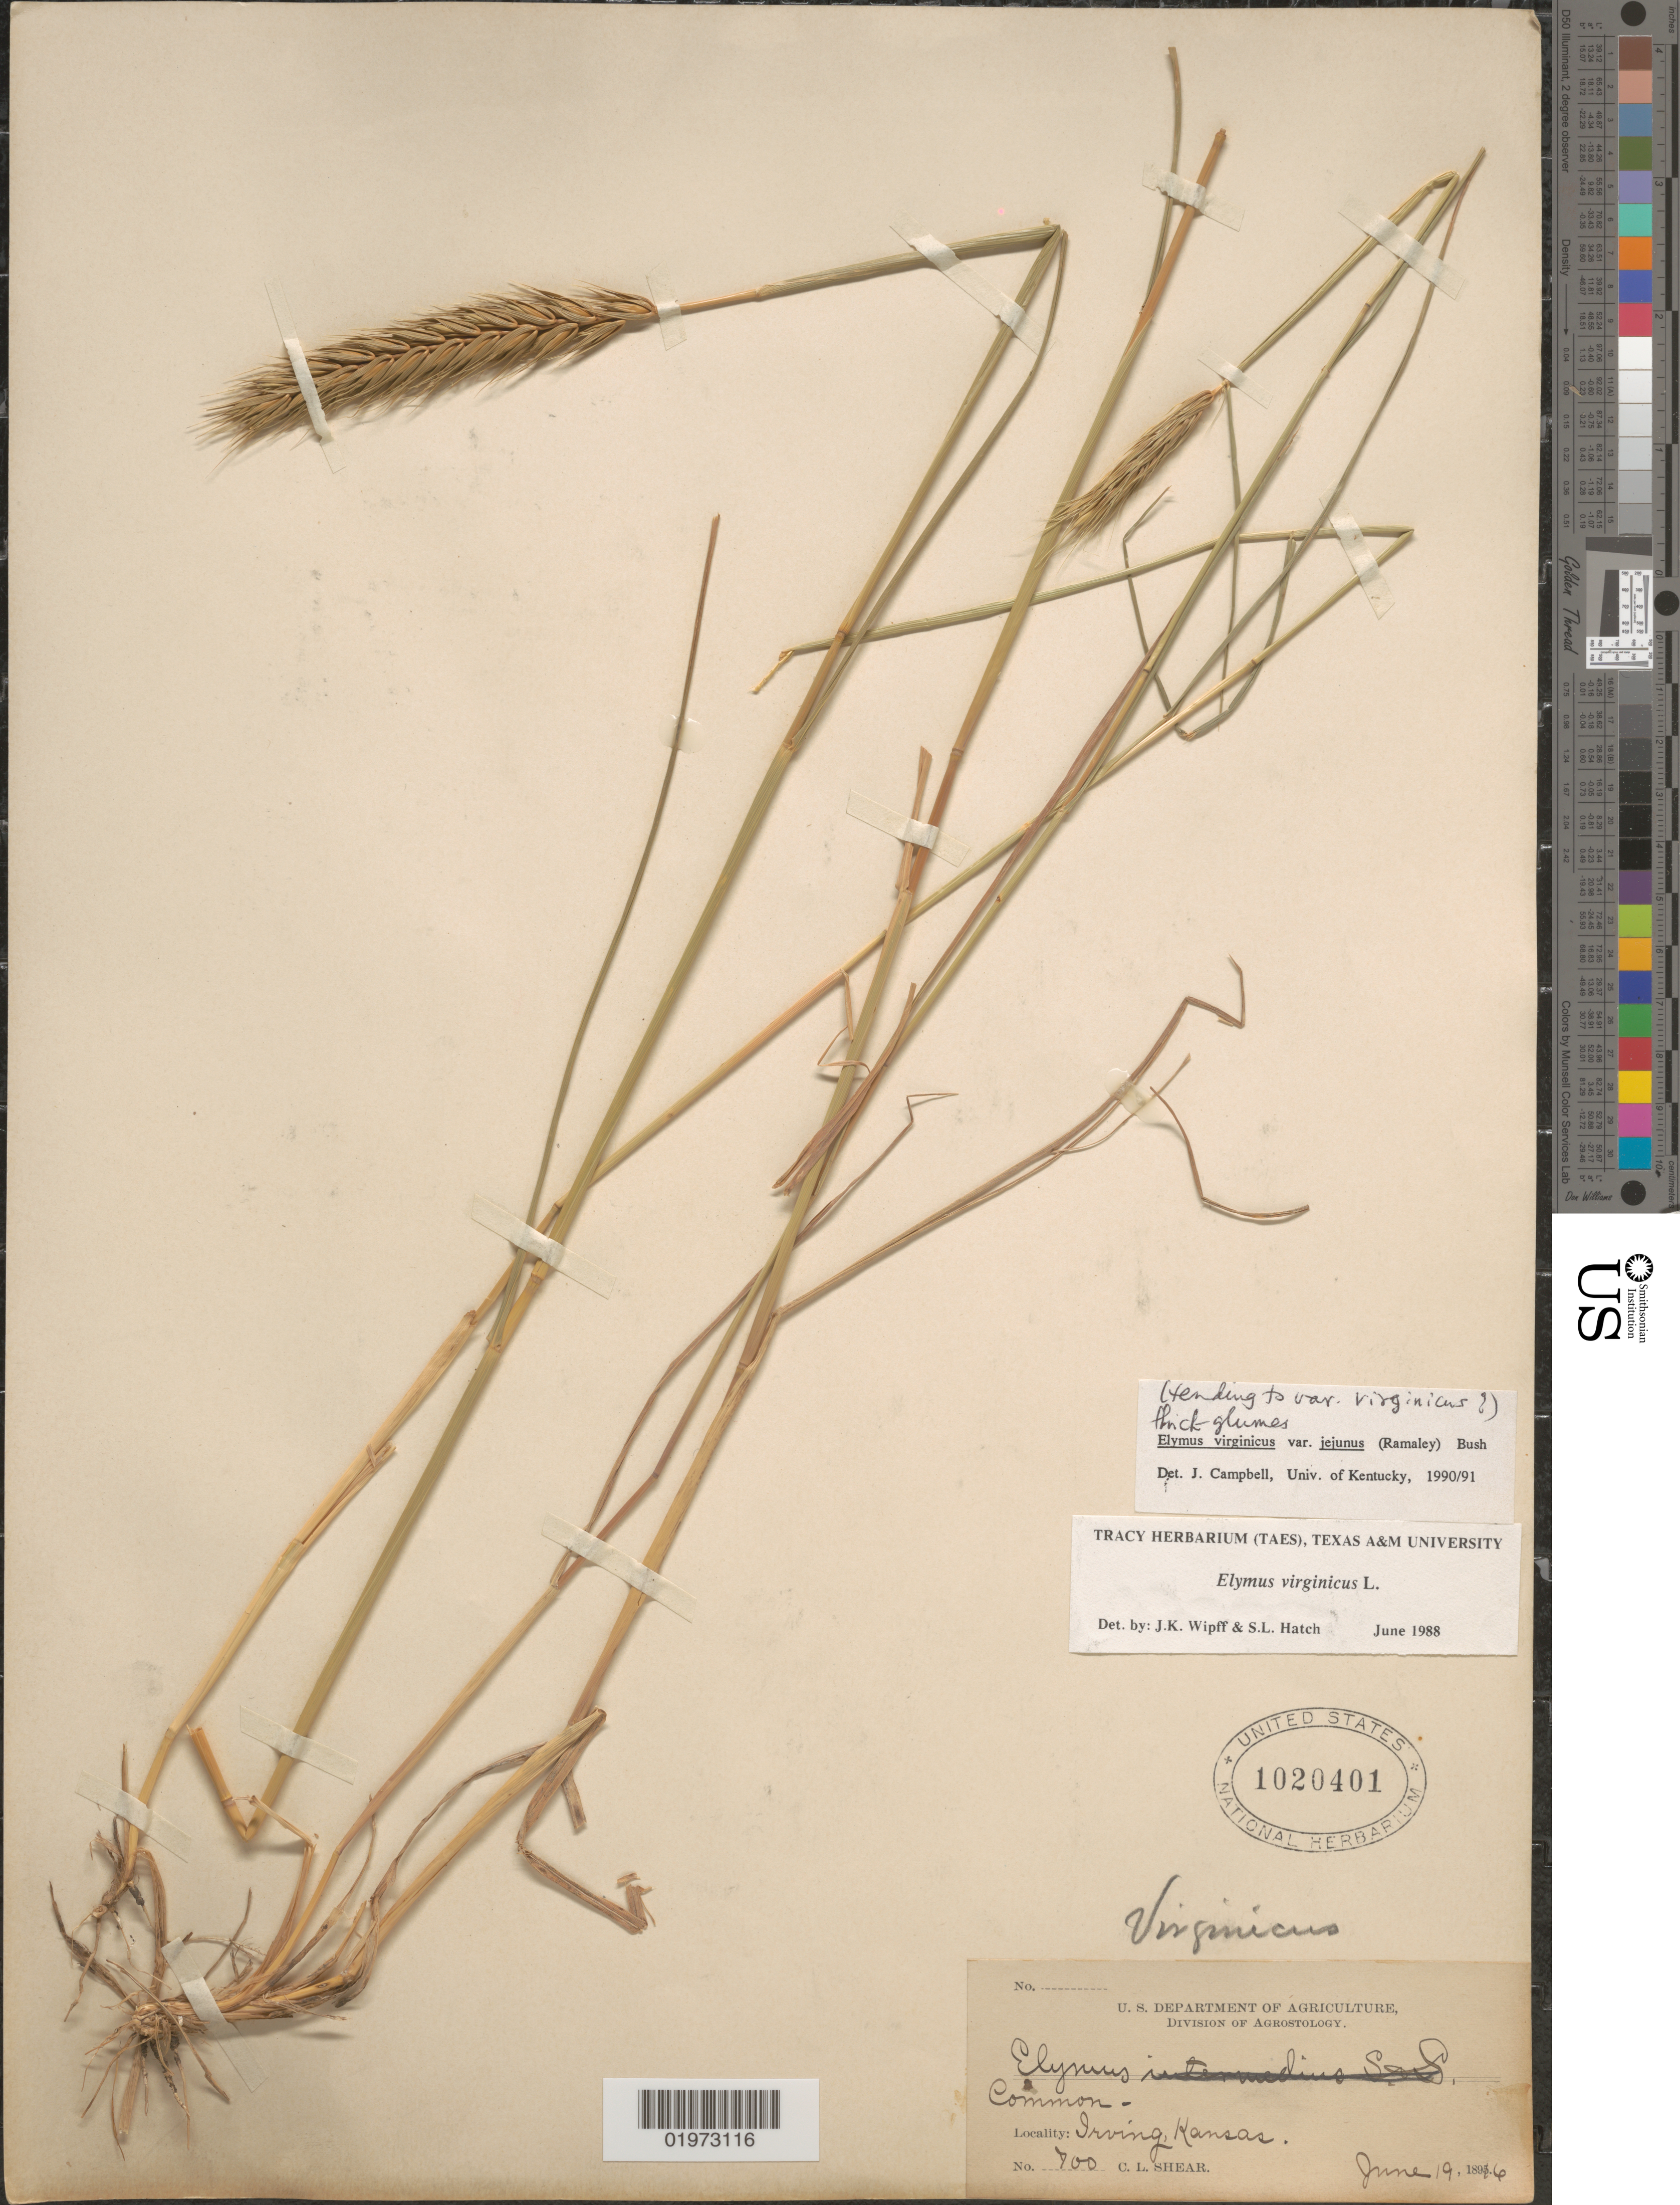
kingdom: Plantae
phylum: Tracheophyta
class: Liliopsida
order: Poales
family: Poaceae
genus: Elymus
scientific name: Elymus virginicus var. virginicus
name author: L.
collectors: C. L. Shear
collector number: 700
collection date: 1896-06-19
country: United States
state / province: Kansas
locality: Irving.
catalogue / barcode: US 1020401